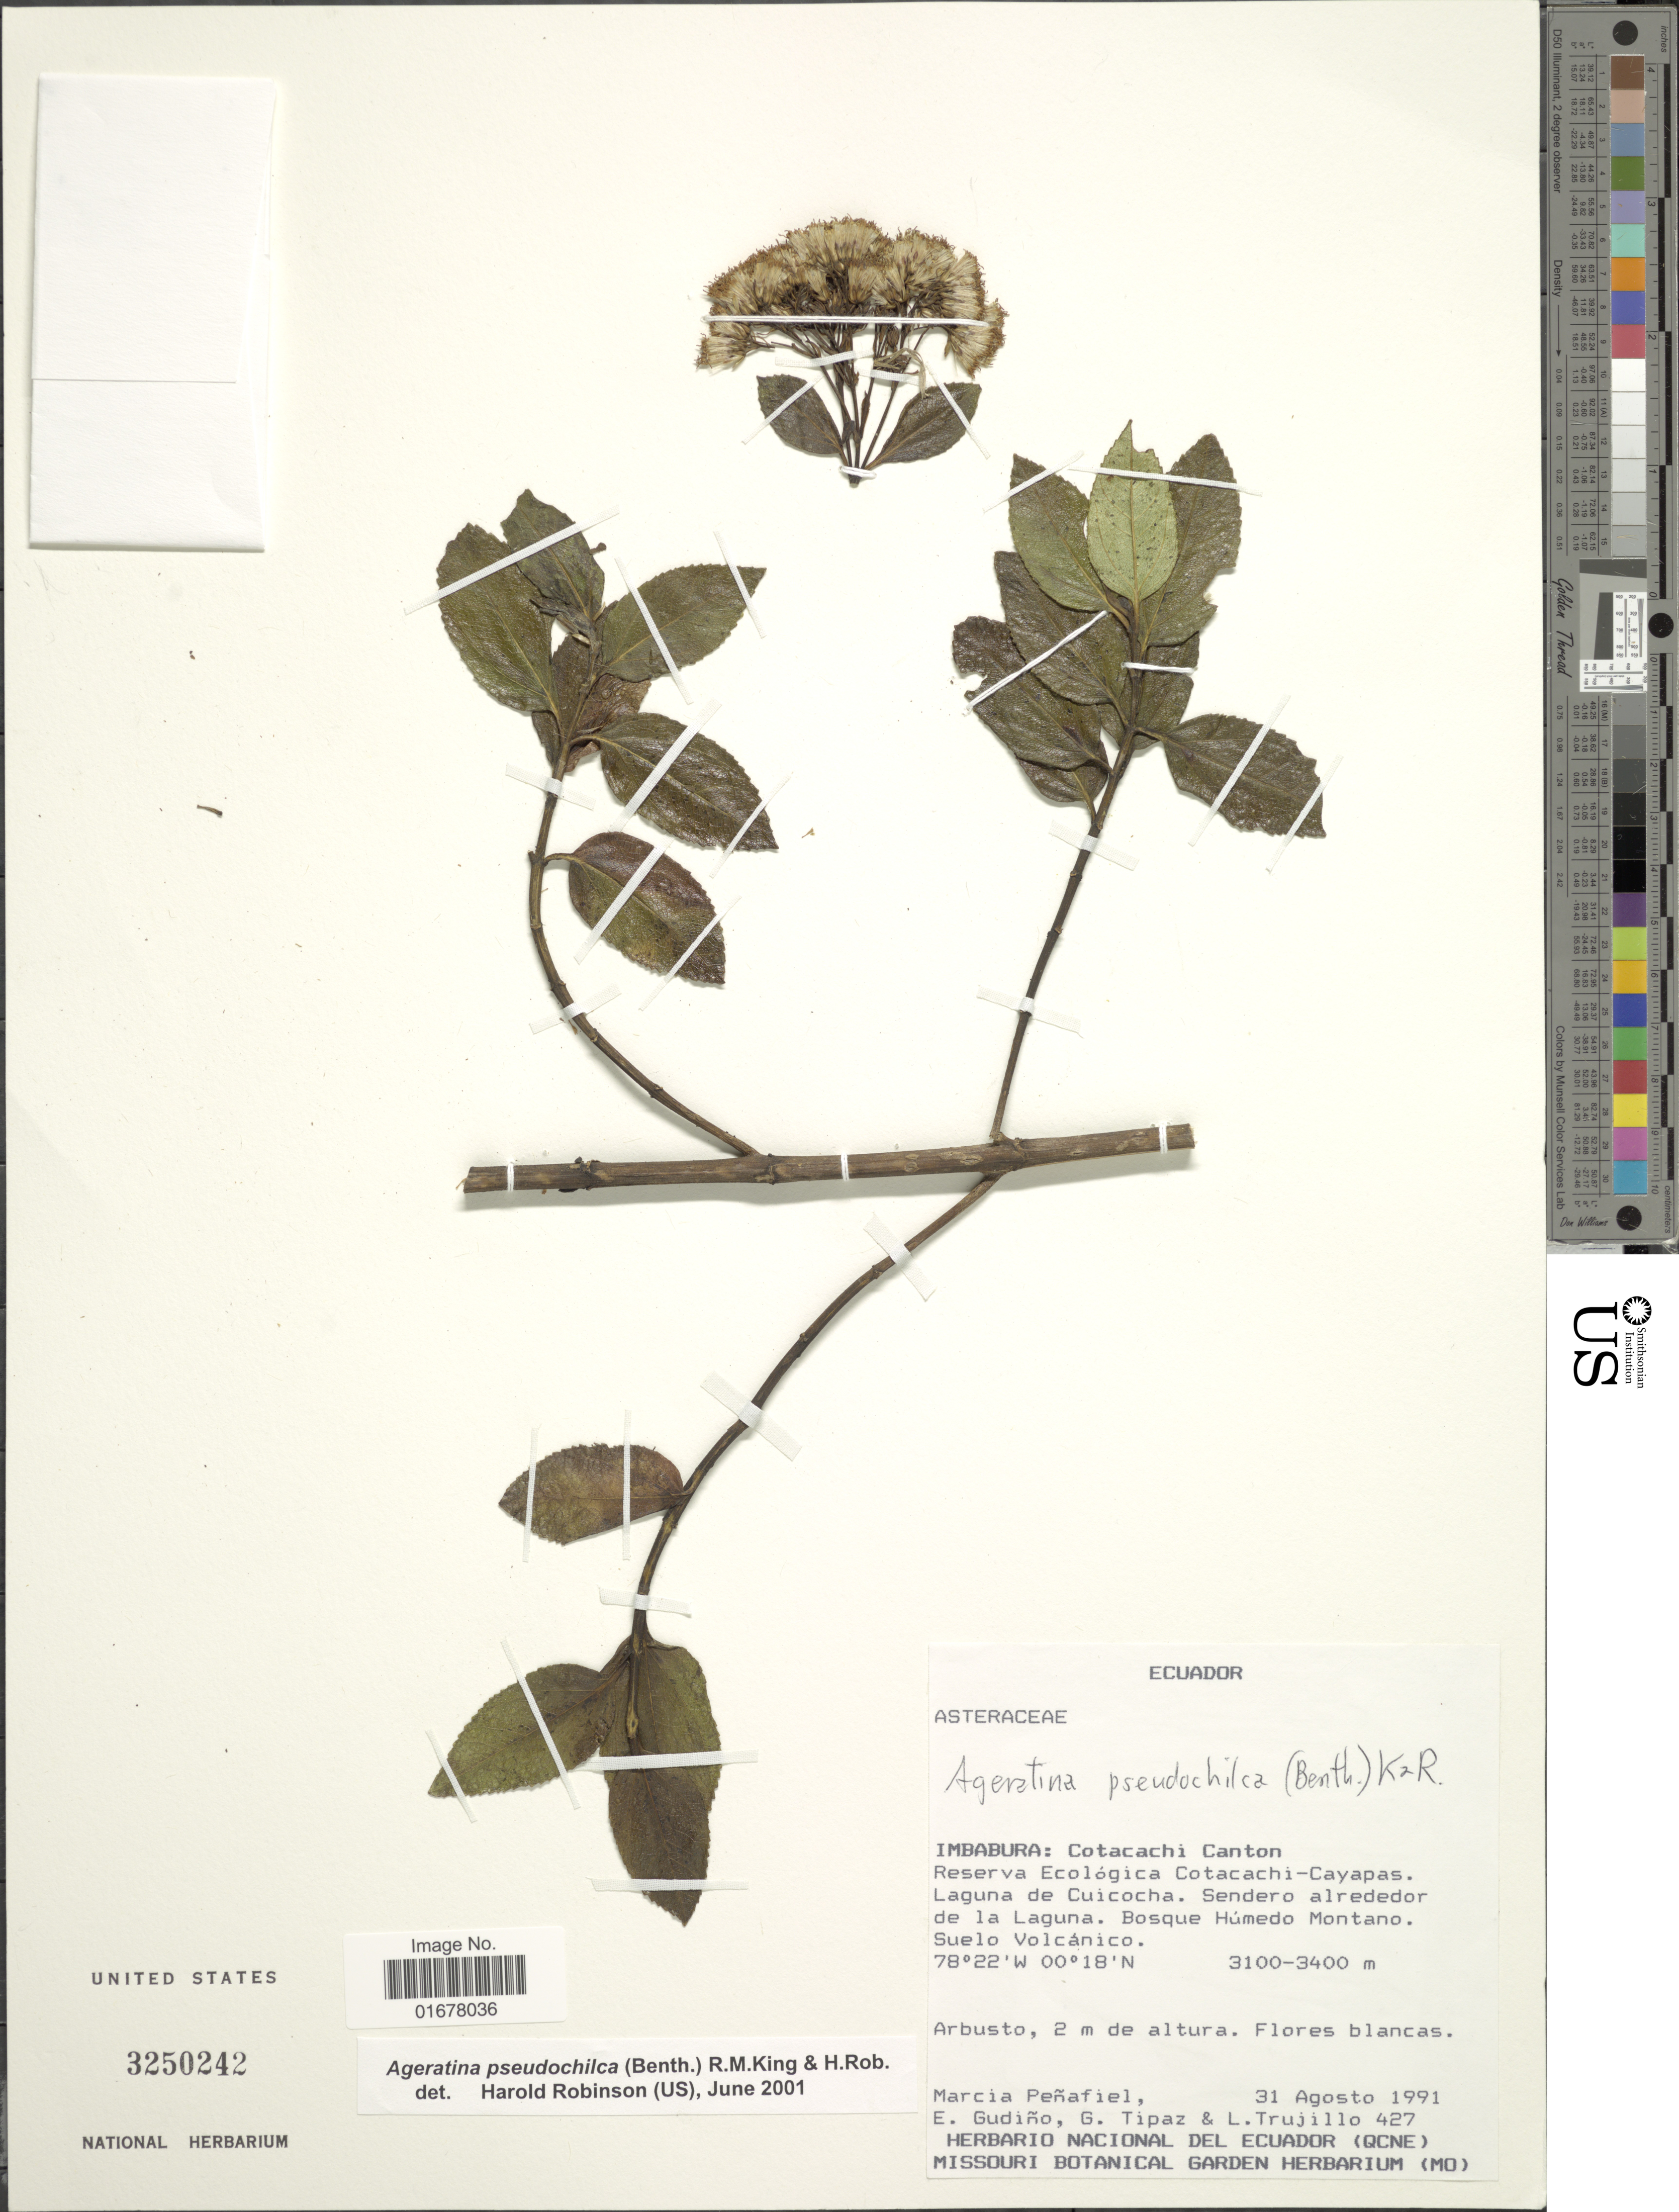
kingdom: Plantae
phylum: Tracheophyta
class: Magnoliopsida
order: Asterales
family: Asteraceae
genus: Ageratina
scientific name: Ageratina pseudochilca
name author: (Benth.) R.M. King & H. Rob.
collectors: M. Penafiel, E. Gudiño, G. Tipaz & L. Trujillo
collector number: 427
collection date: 1991-08-31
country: Ecuador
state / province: Imbabura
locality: Imbabura: Cotacachi Canton, Reserva Ecologica Cotacachi-Cayapas, Laguna de Cuicocha, Sendero alrededor de la Laguna, Bosque Humedo Montano, Suelo Volcanico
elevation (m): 3100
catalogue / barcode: US 3250242